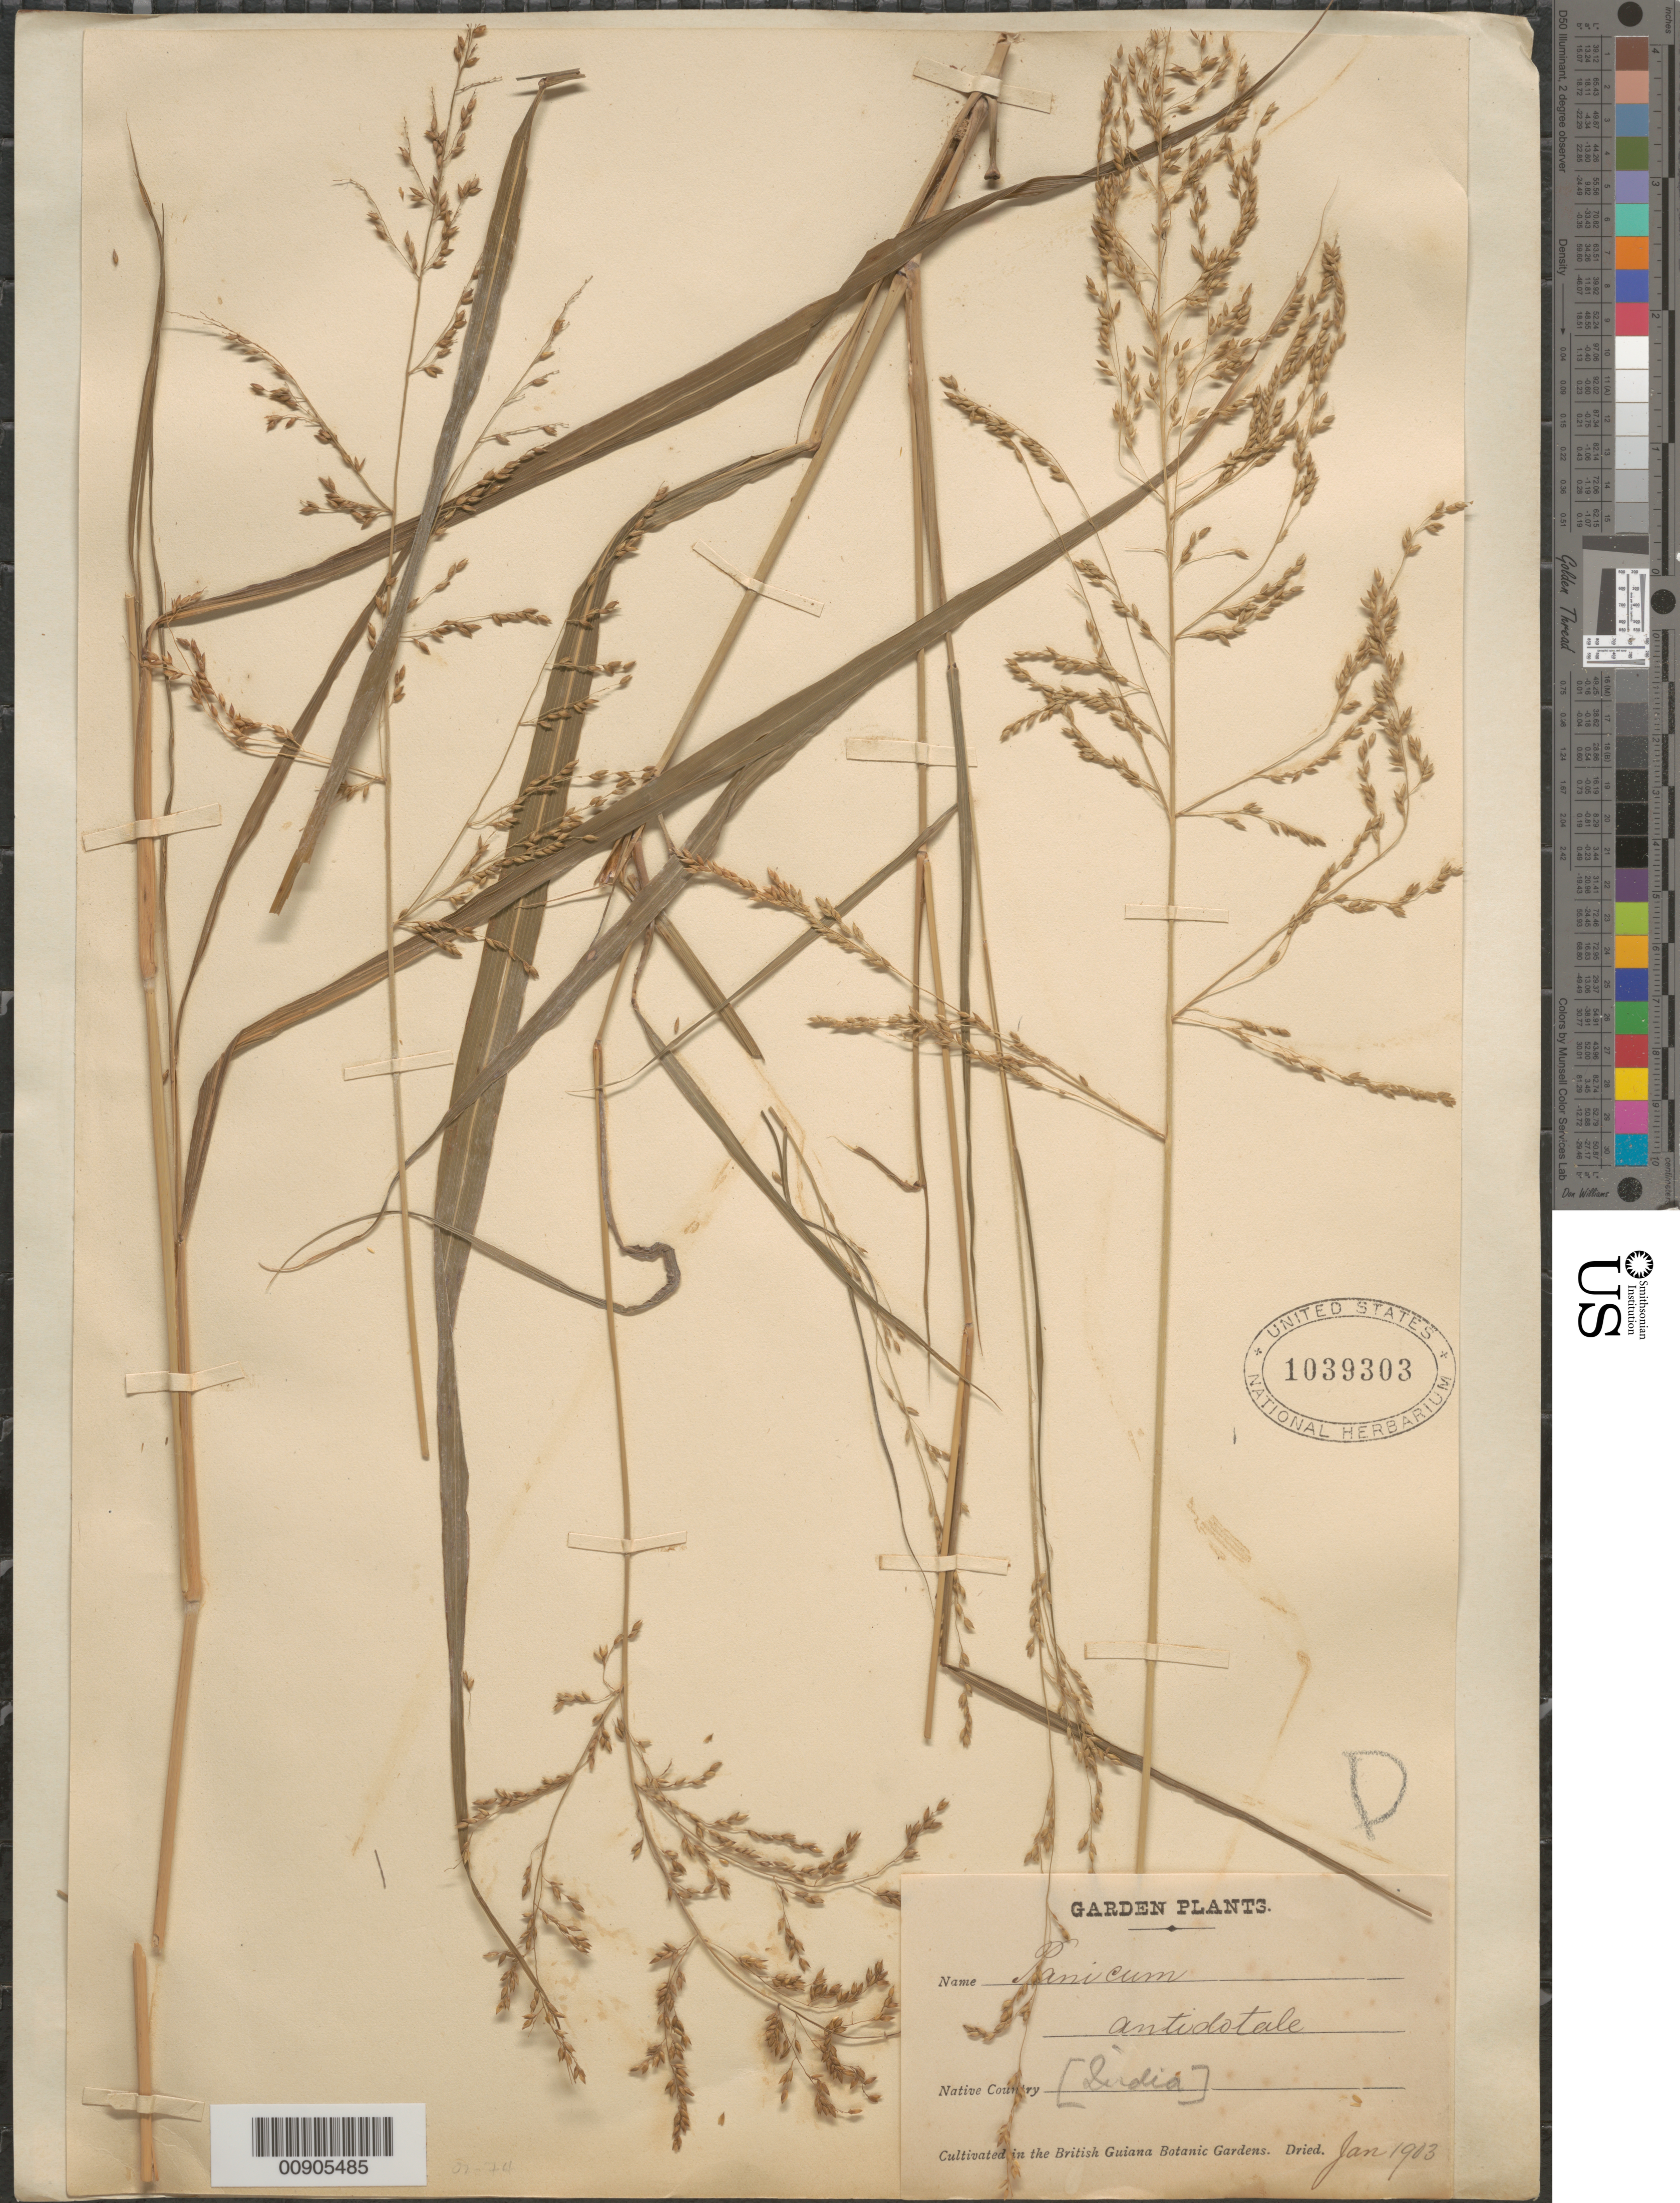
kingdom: Plantae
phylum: Tracheophyta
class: Liliopsida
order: Poales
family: Poaceae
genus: Panicum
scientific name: Panicum antidotale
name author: Retz.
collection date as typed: Jan-03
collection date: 2003-01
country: Guyana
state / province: Demerara-Mahaica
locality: British Guiana Botanic Gardens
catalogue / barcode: US 1039303